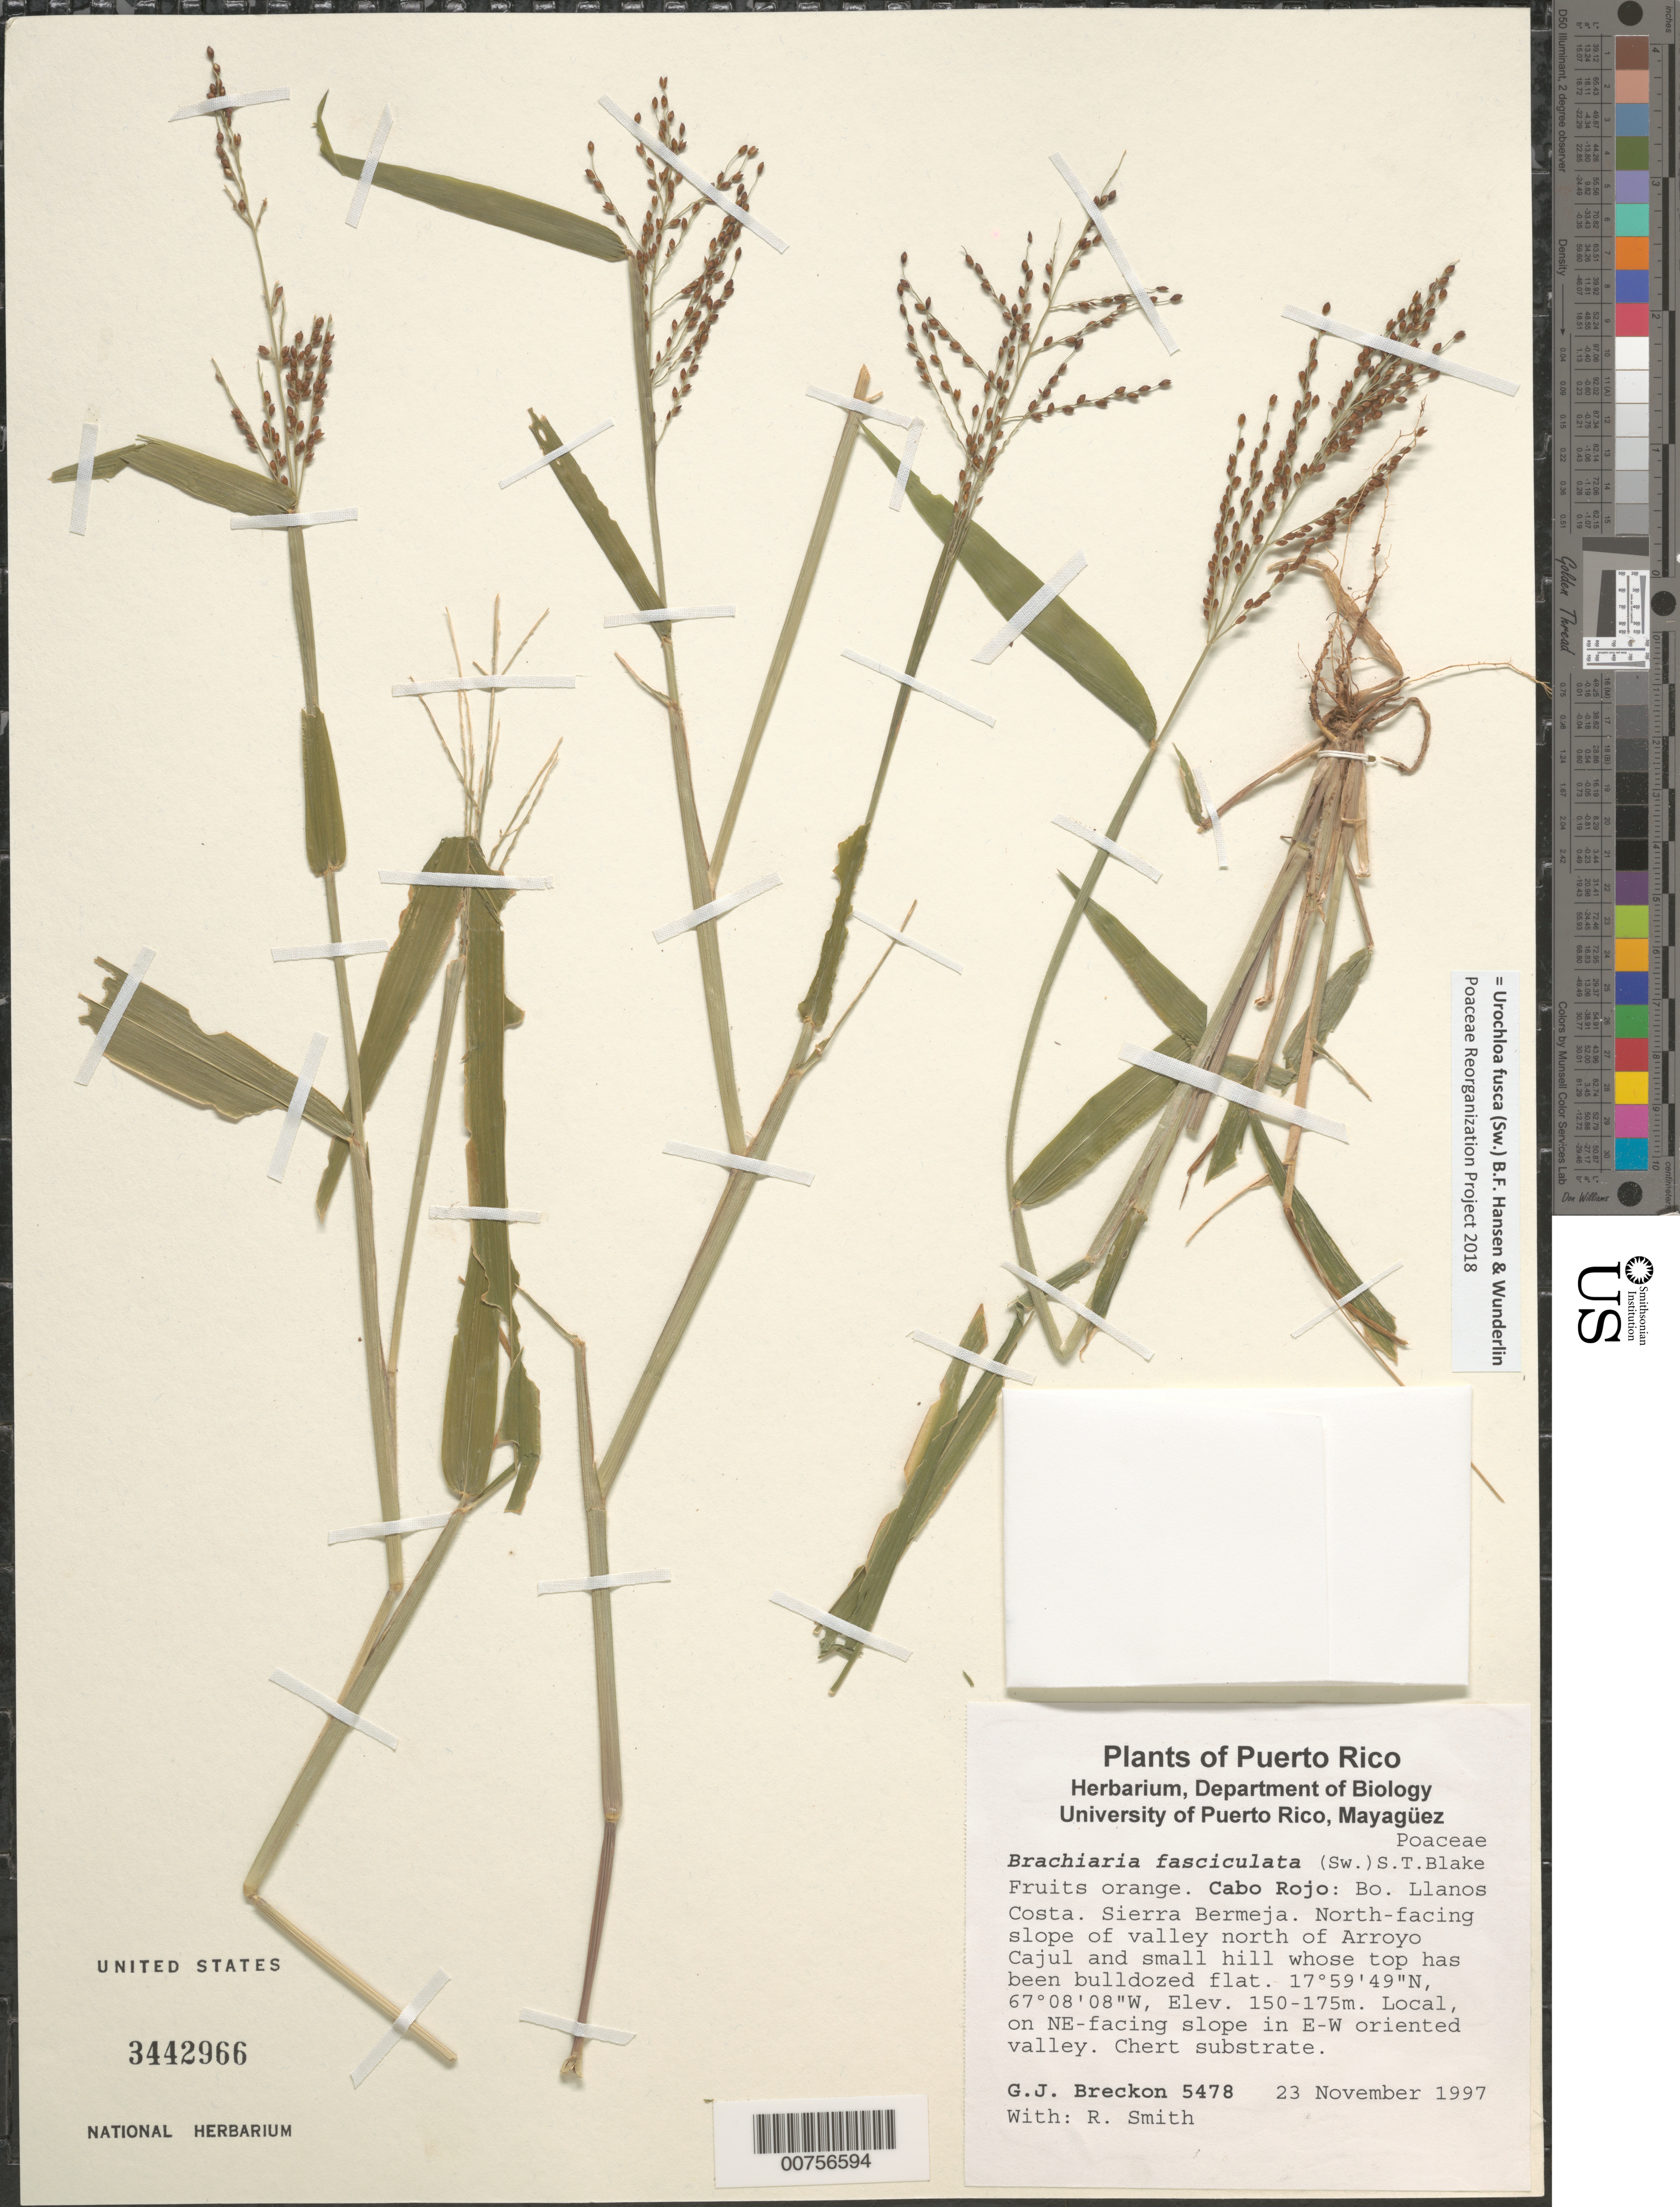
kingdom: Plantae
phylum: Tracheophyta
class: Liliopsida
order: Poales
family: Poaceae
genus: Urochloa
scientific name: Urochloa fusca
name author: (Sw.) B.F. Hansen & Wunderlin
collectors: G. J. Breckon & R. Smith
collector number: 5478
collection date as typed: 23 Nov 1997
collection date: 1997-11-23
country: Puerto Rico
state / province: Cabo Rojo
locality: Cabo Rojo: Bo. Llanos Costa. Sierra Bermeja. North-facing slope of valley north of Arroyo Cajul and small hill whose top has been bulldozed flat.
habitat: Local, on NE facing slope in E-W oriented valley. Chert substrate.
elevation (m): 150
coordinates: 17.99694444, -67.13555556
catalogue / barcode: US 3442966